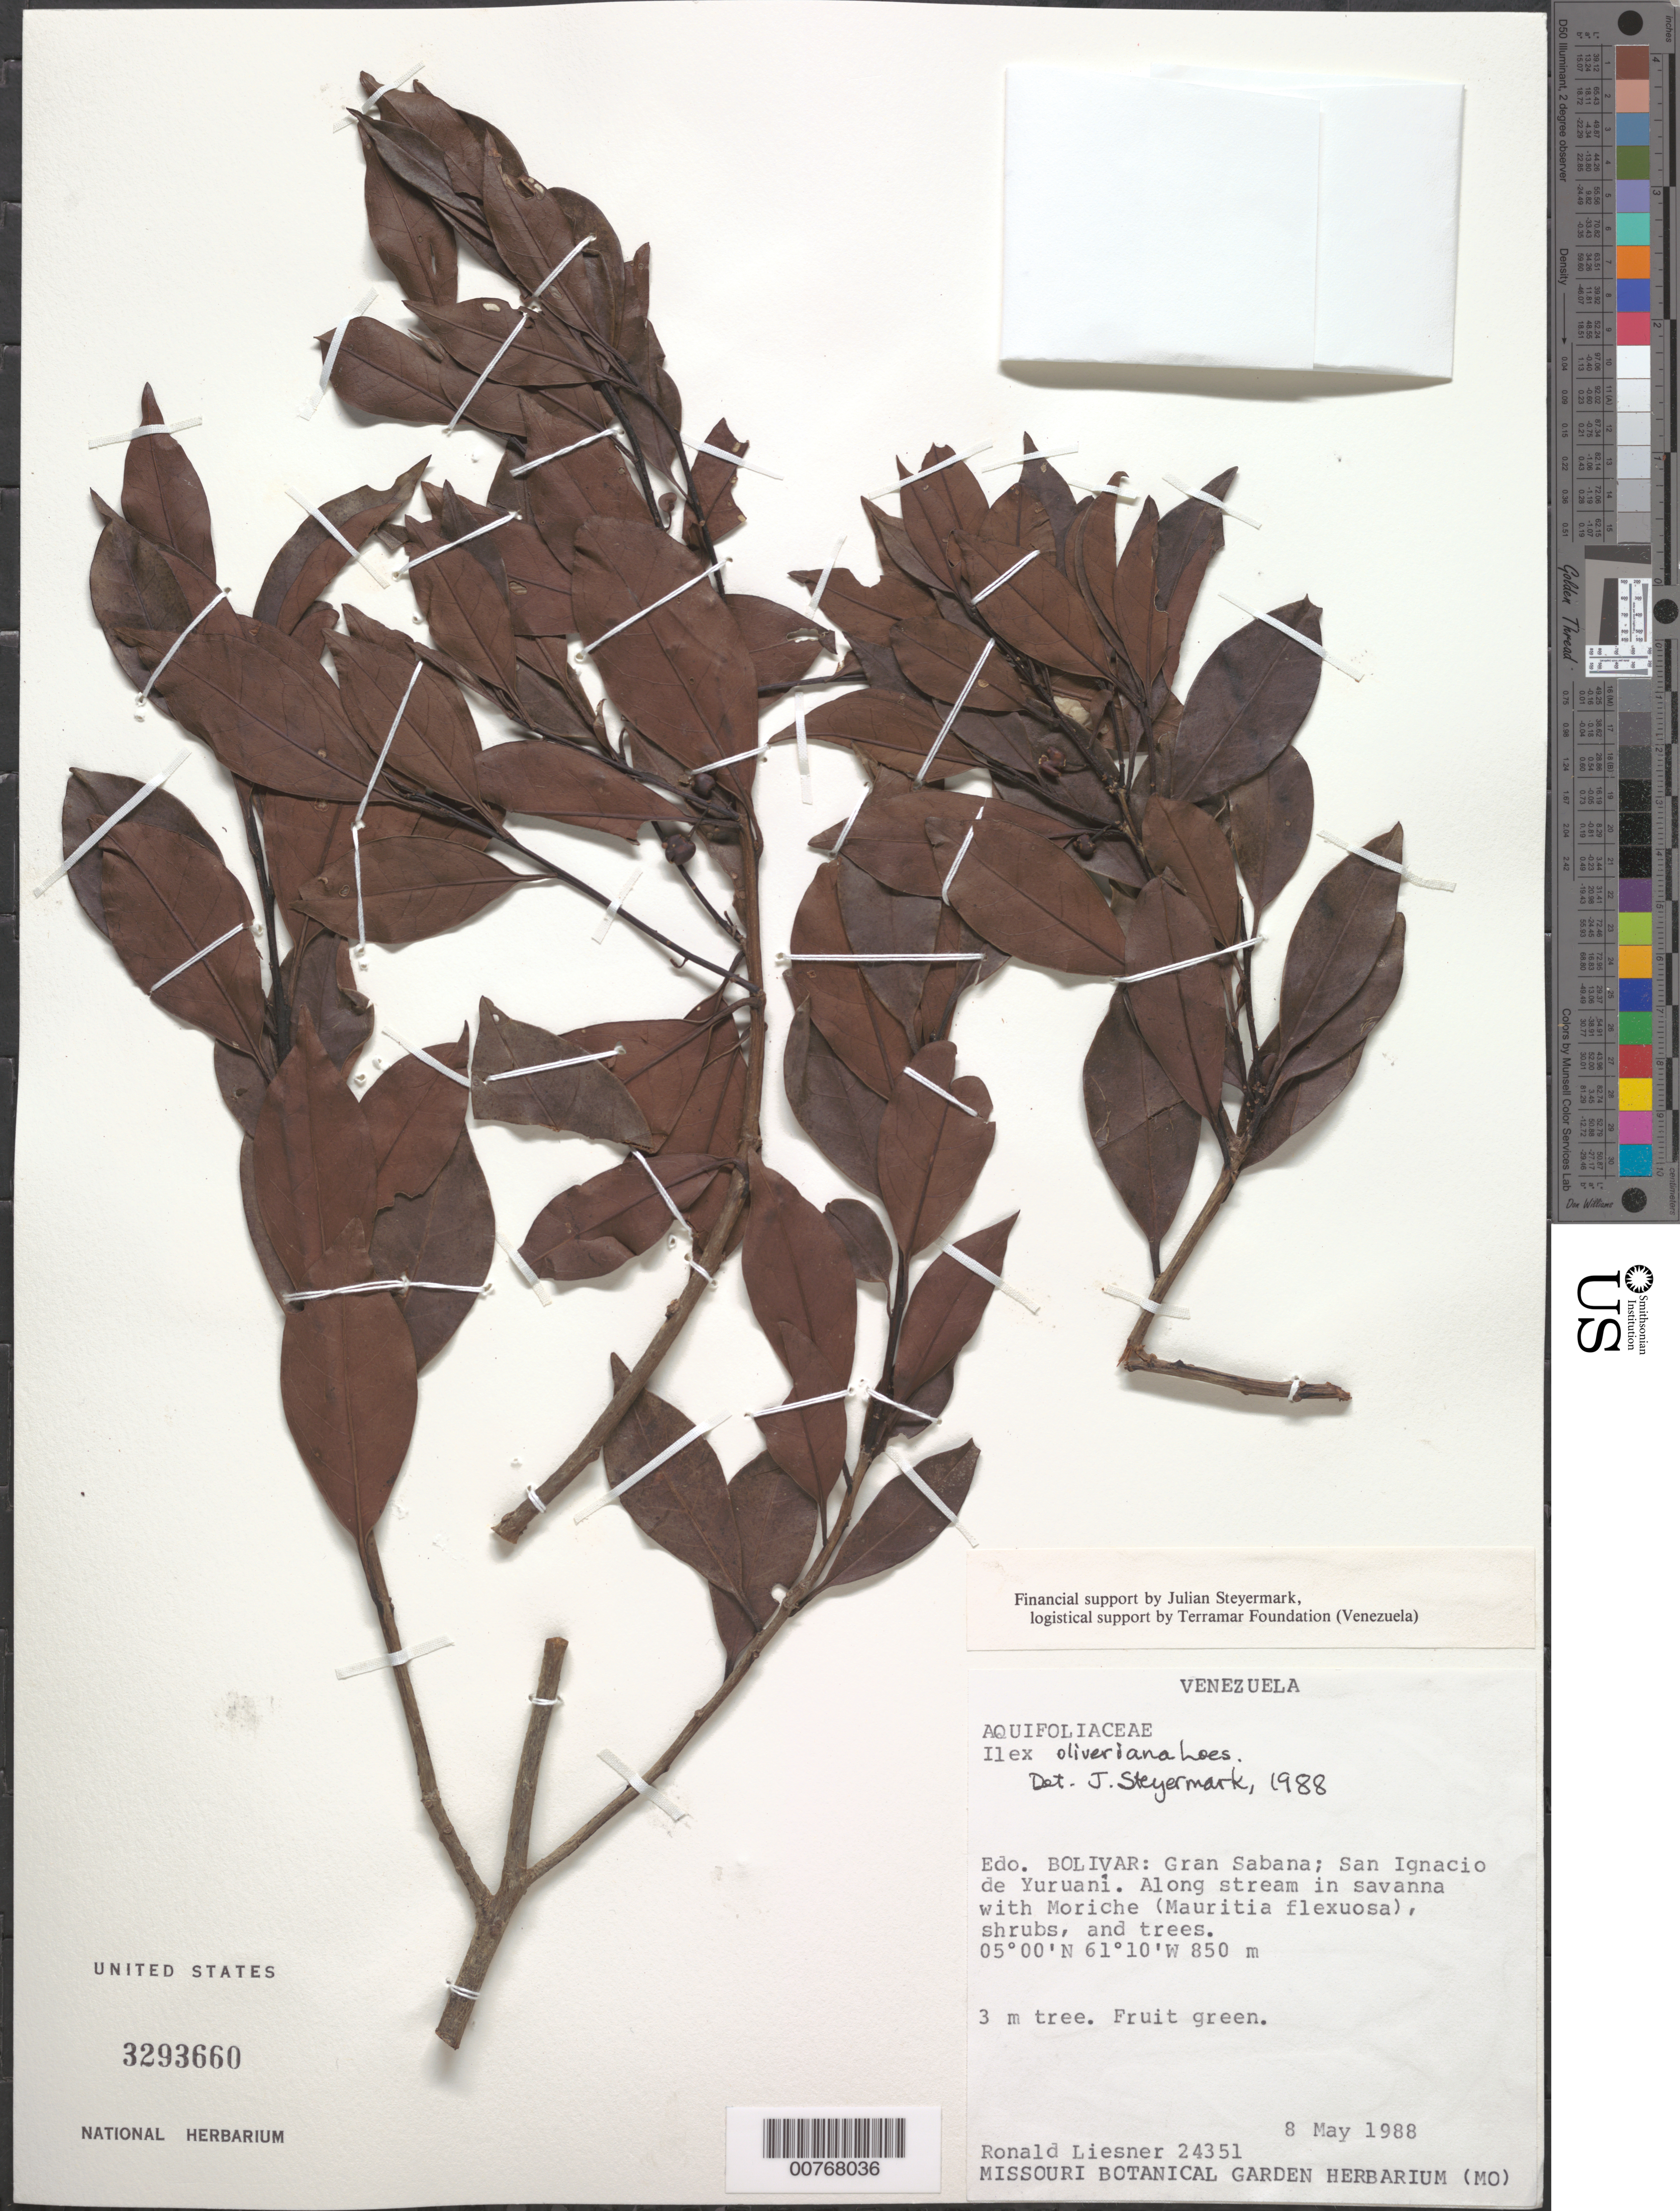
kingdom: Plantae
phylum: Tracheophyta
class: Magnoliopsida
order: Aquifoliales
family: Aquifoliaceae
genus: Ilex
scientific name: Ilex obcordata var. vaccinioides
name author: (Loes.) P. A. González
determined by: Steyermark, Julian A., (VEN)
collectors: R. L. Liesner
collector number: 24351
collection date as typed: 8-May-88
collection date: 1988-05-08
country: Venezuela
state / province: Bolívar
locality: Gran Sabana, San Ignacio de Yuruani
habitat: Along stream in savanna with Moriche palms (Mauritia flexuosa), shrubs, and trees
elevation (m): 850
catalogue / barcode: US 3293660